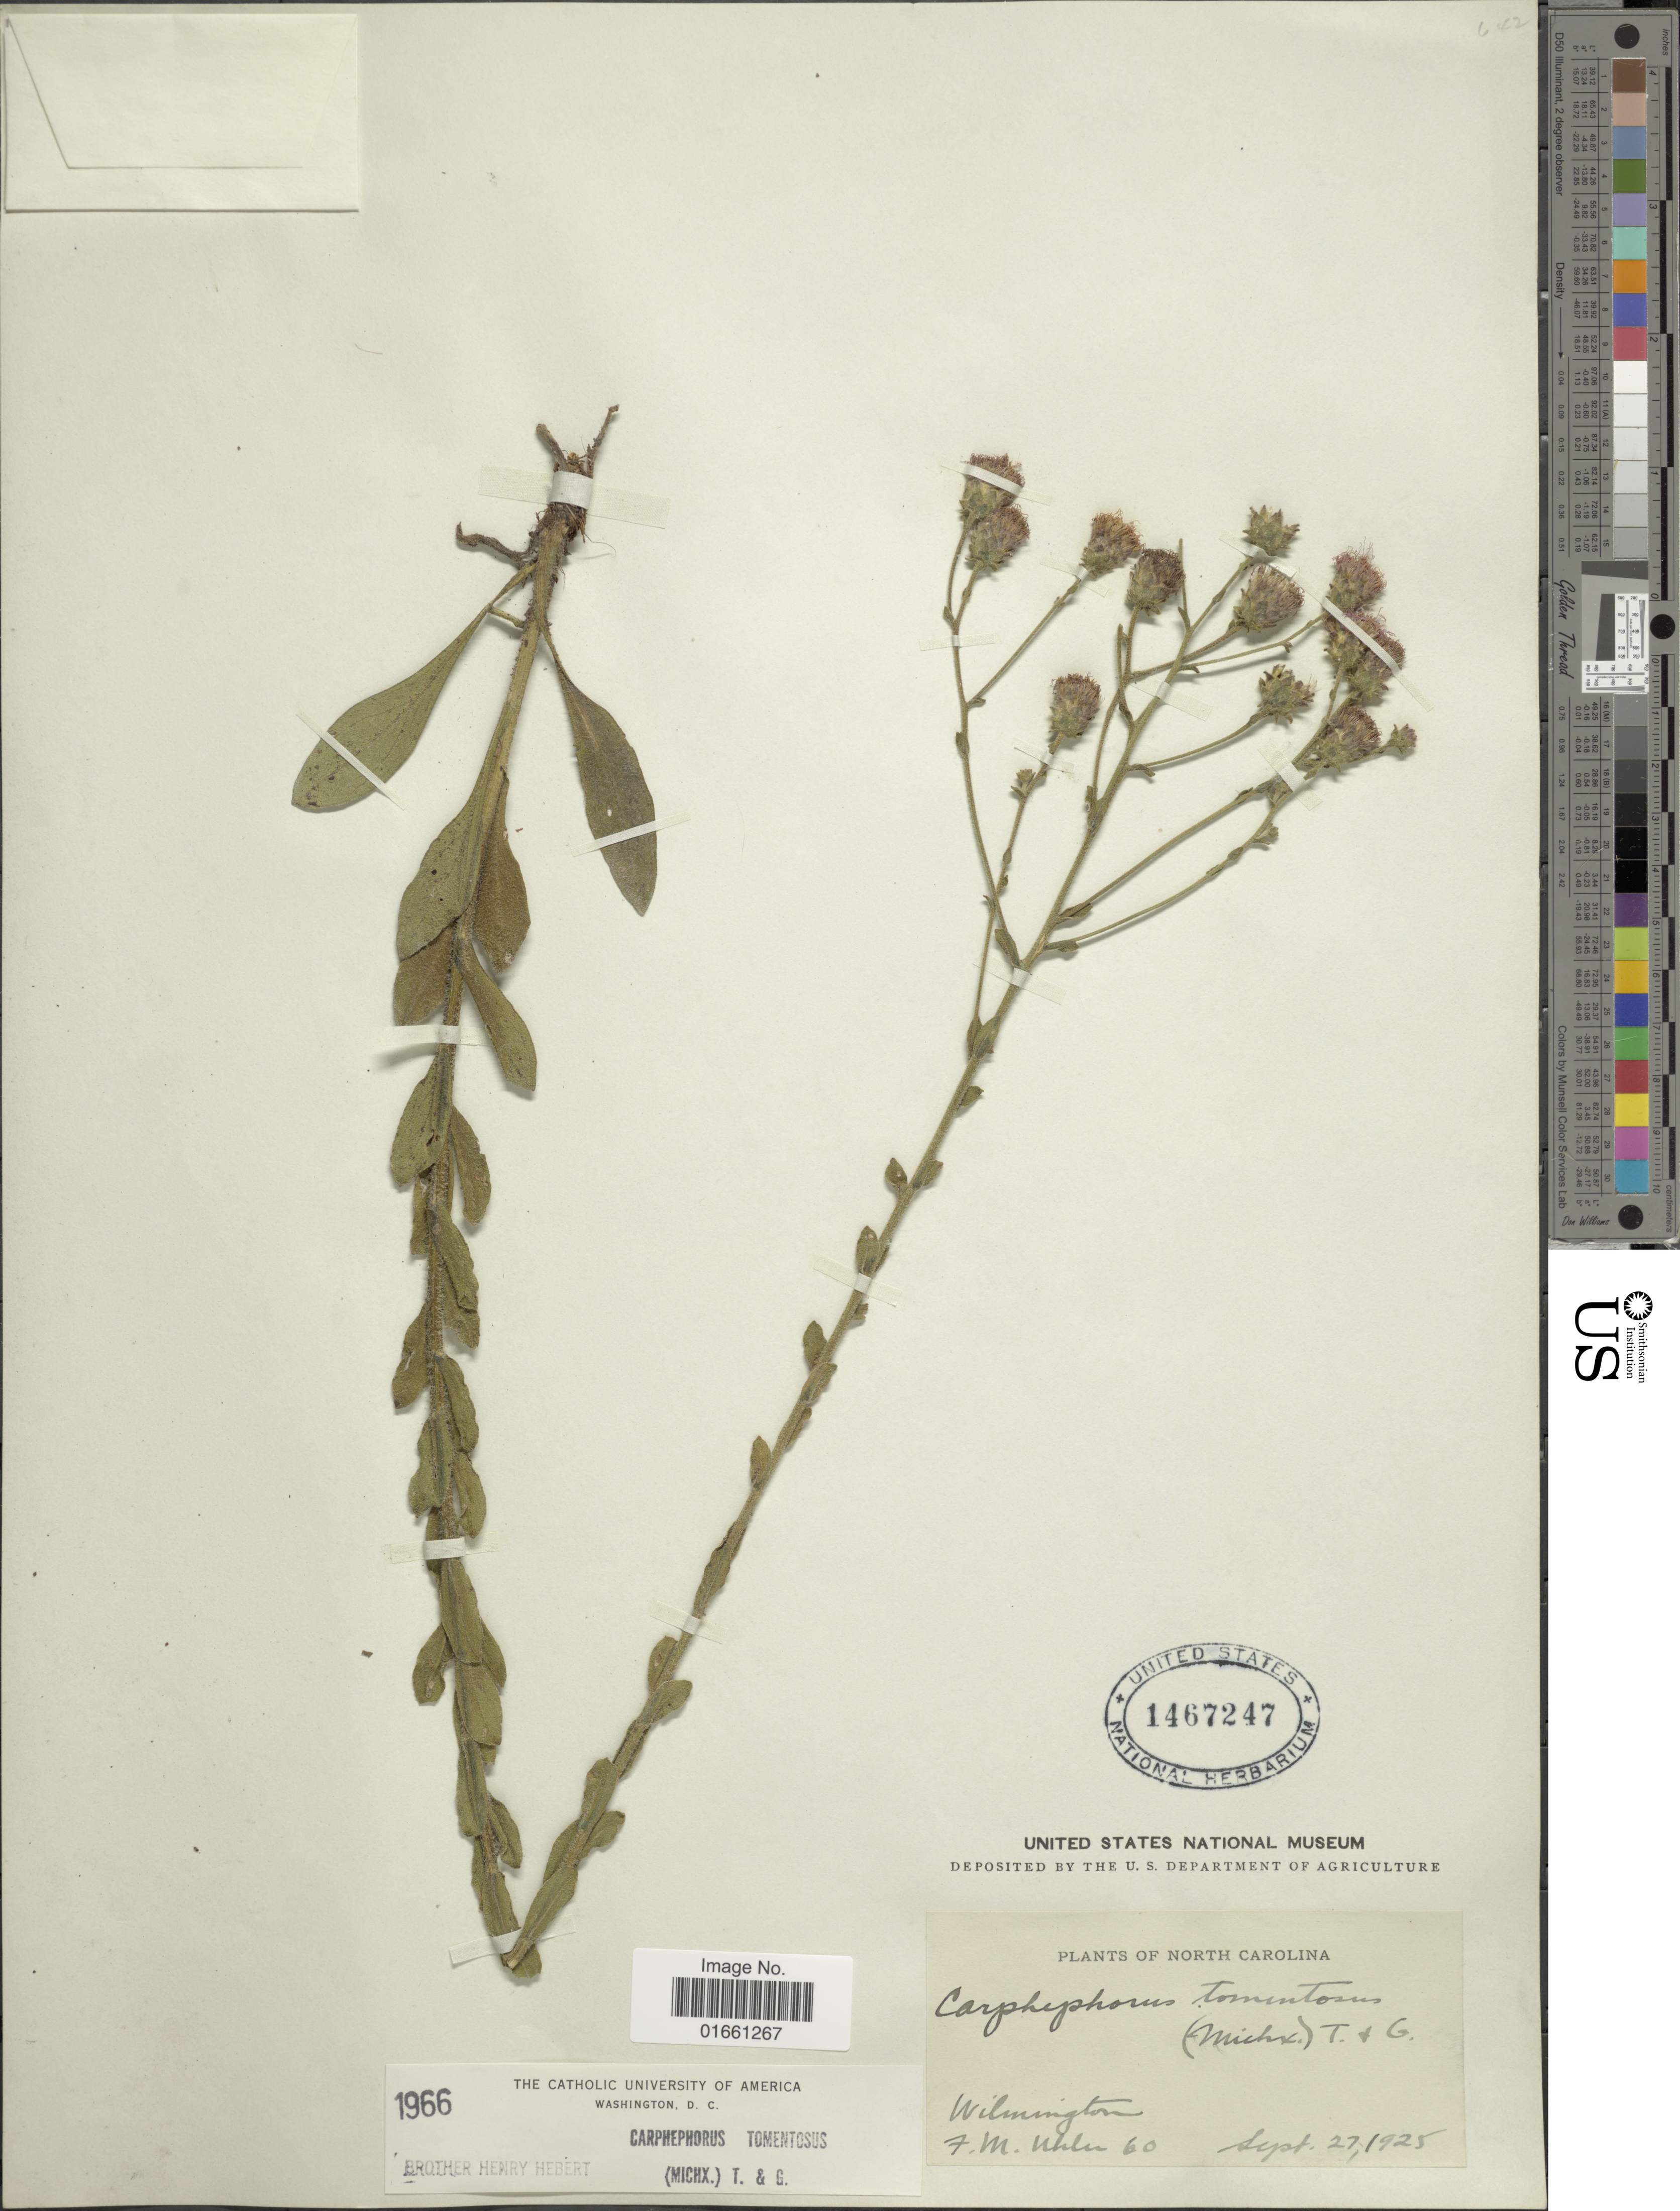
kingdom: Plantae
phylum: Tracheophyta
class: Magnoliopsida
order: Asterales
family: Asteraceae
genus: Carphephorus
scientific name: Carphephorus tomentosus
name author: (Michaux) Torr. & A. Gray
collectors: F. M. Uhler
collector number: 60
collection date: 1925-09-27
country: United States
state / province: North Carolina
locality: Wilmington.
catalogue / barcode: US 1467247